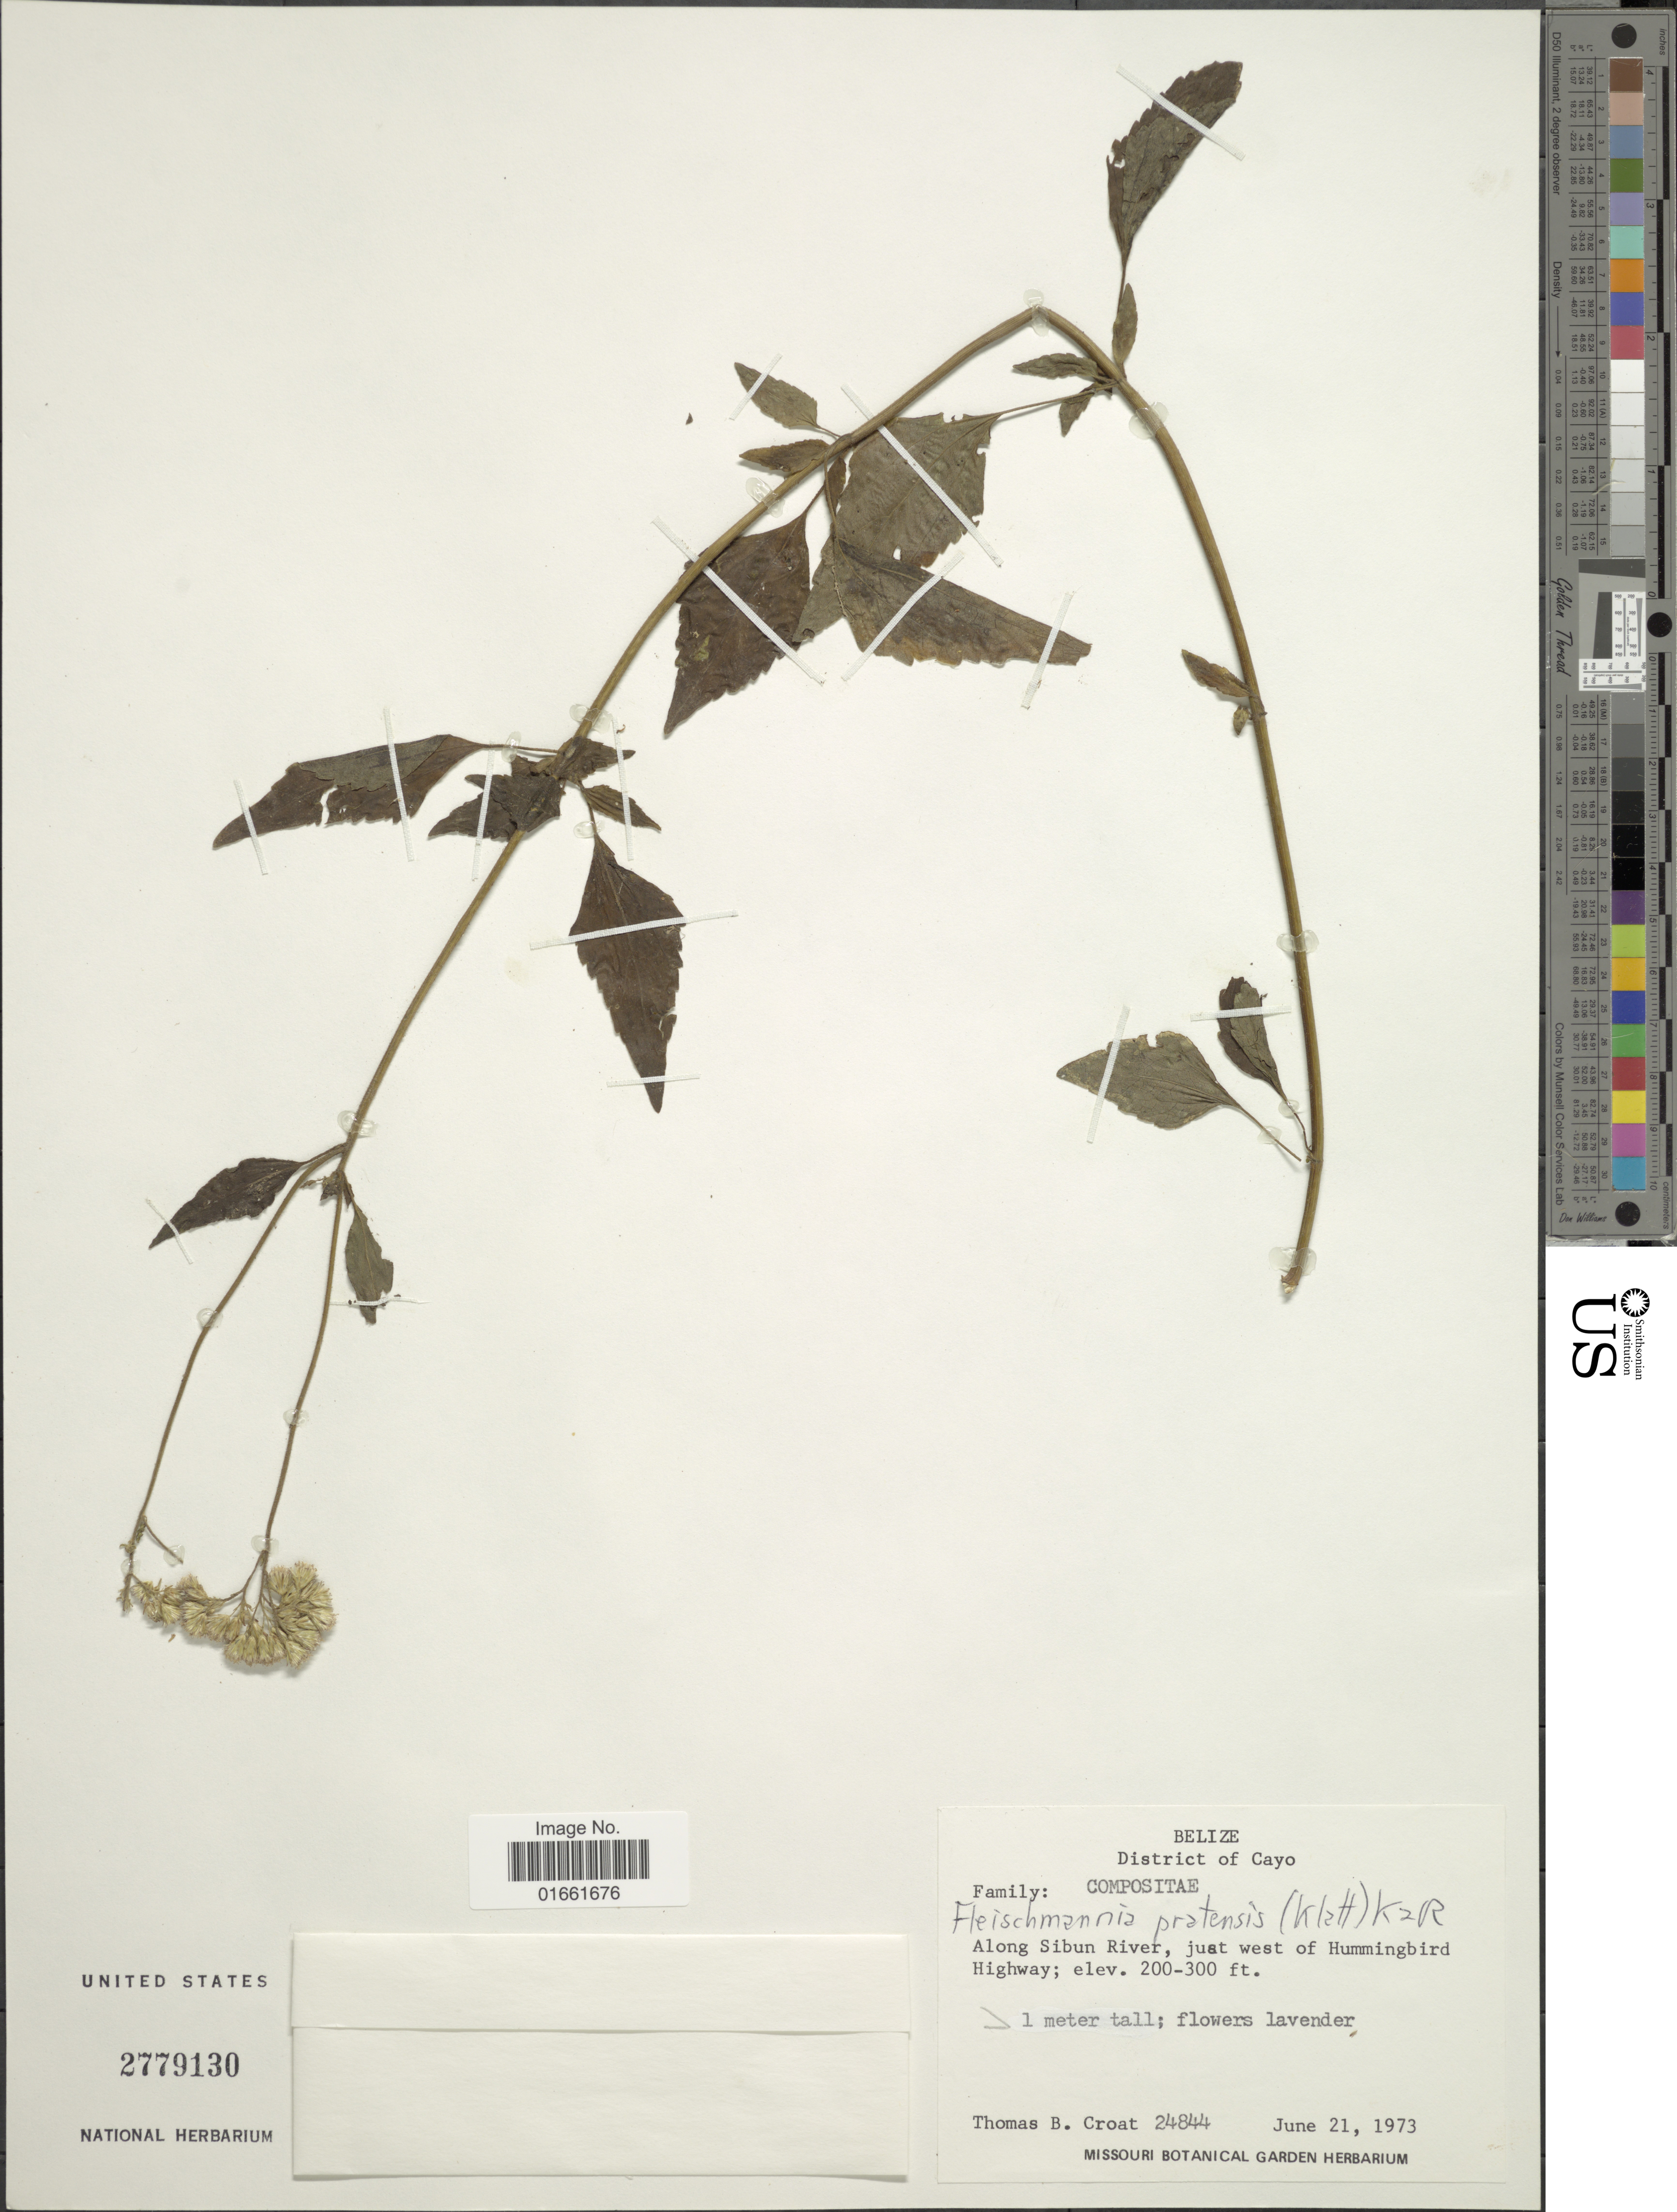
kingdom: Plantae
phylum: Tracheophyta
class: Magnoliopsida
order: Asterales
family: Asteraceae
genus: Fleischmannia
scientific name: Fleischmannia pratensis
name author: (Klatt) R.M. King & H. Rob.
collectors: T. B. Croat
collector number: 24844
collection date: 1973-06-21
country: Belize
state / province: Cayo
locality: District of Cayo, Along Sibun River, just west of Hummingbird Highway.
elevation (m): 61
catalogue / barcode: US 2779130